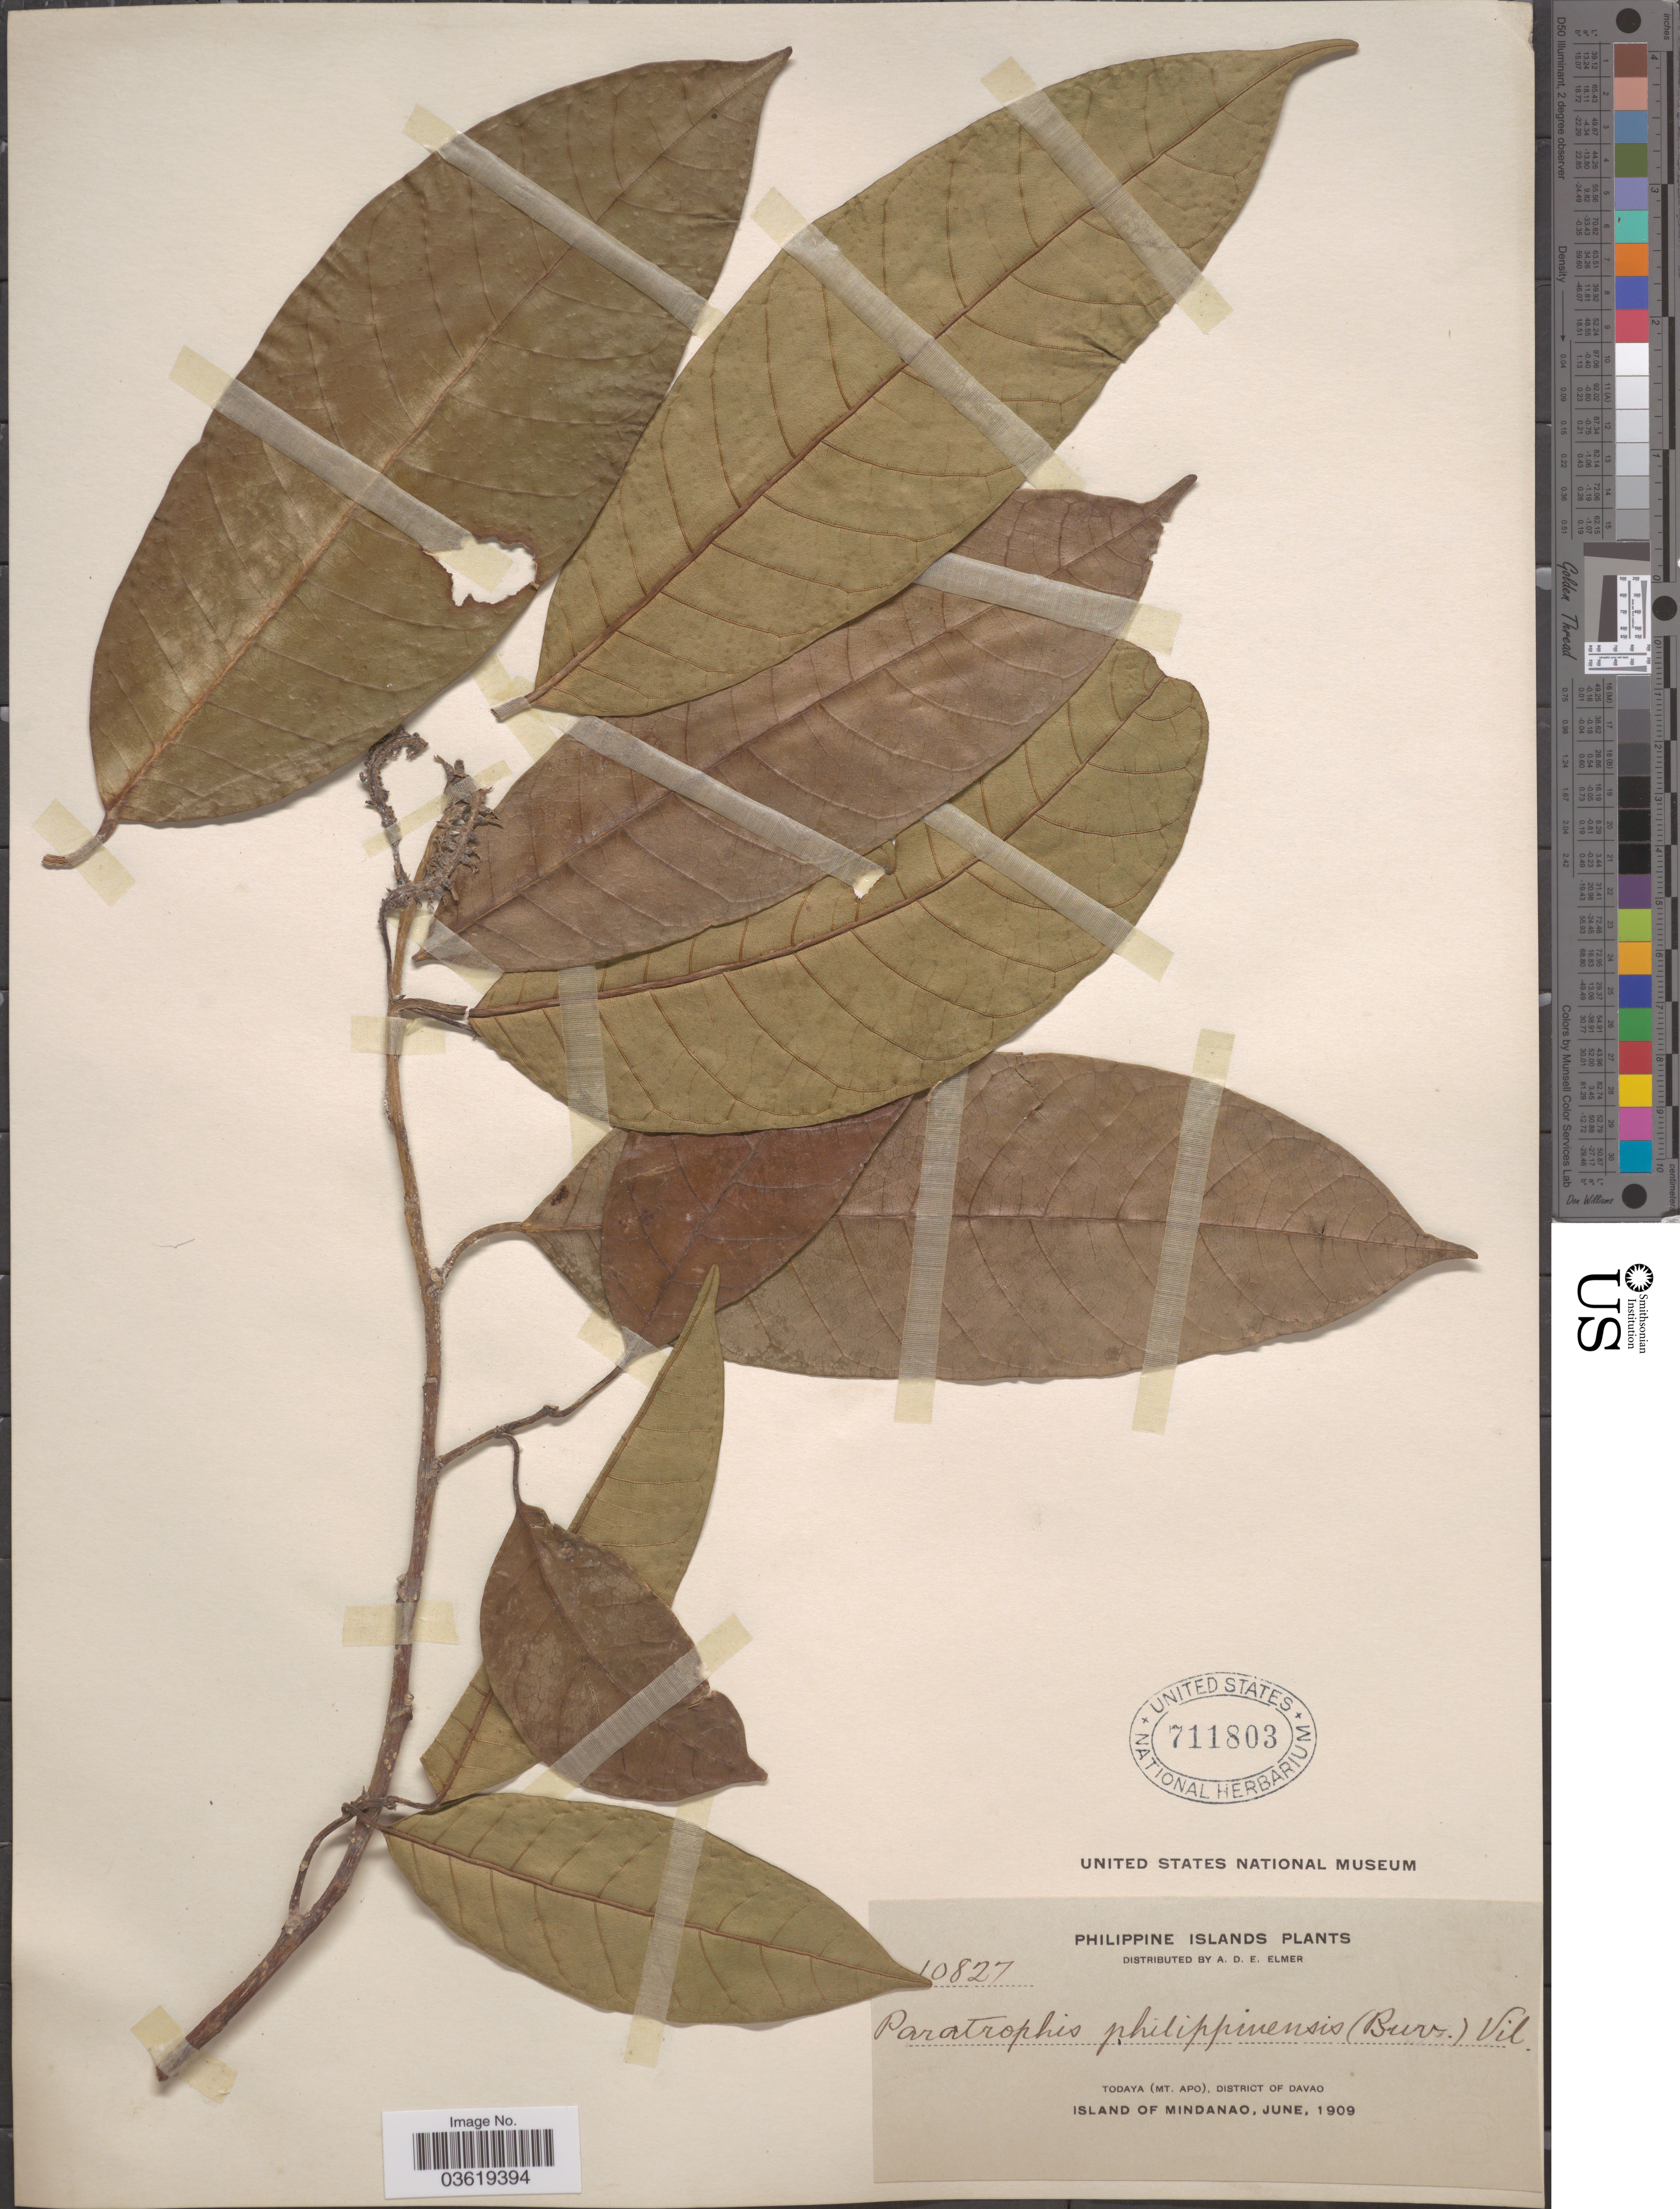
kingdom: Plantae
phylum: Tracheophyta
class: Magnoliopsida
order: Rosales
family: Moraceae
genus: Ficus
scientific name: Ficus philippinensis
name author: Miq.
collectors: A. D. E. Elmer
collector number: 10827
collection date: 1909-06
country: Philippines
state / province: Davao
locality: Philippine Islands. Todaya (Mt. Apo), District Davao. Island of Mindanao.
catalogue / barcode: US 711803